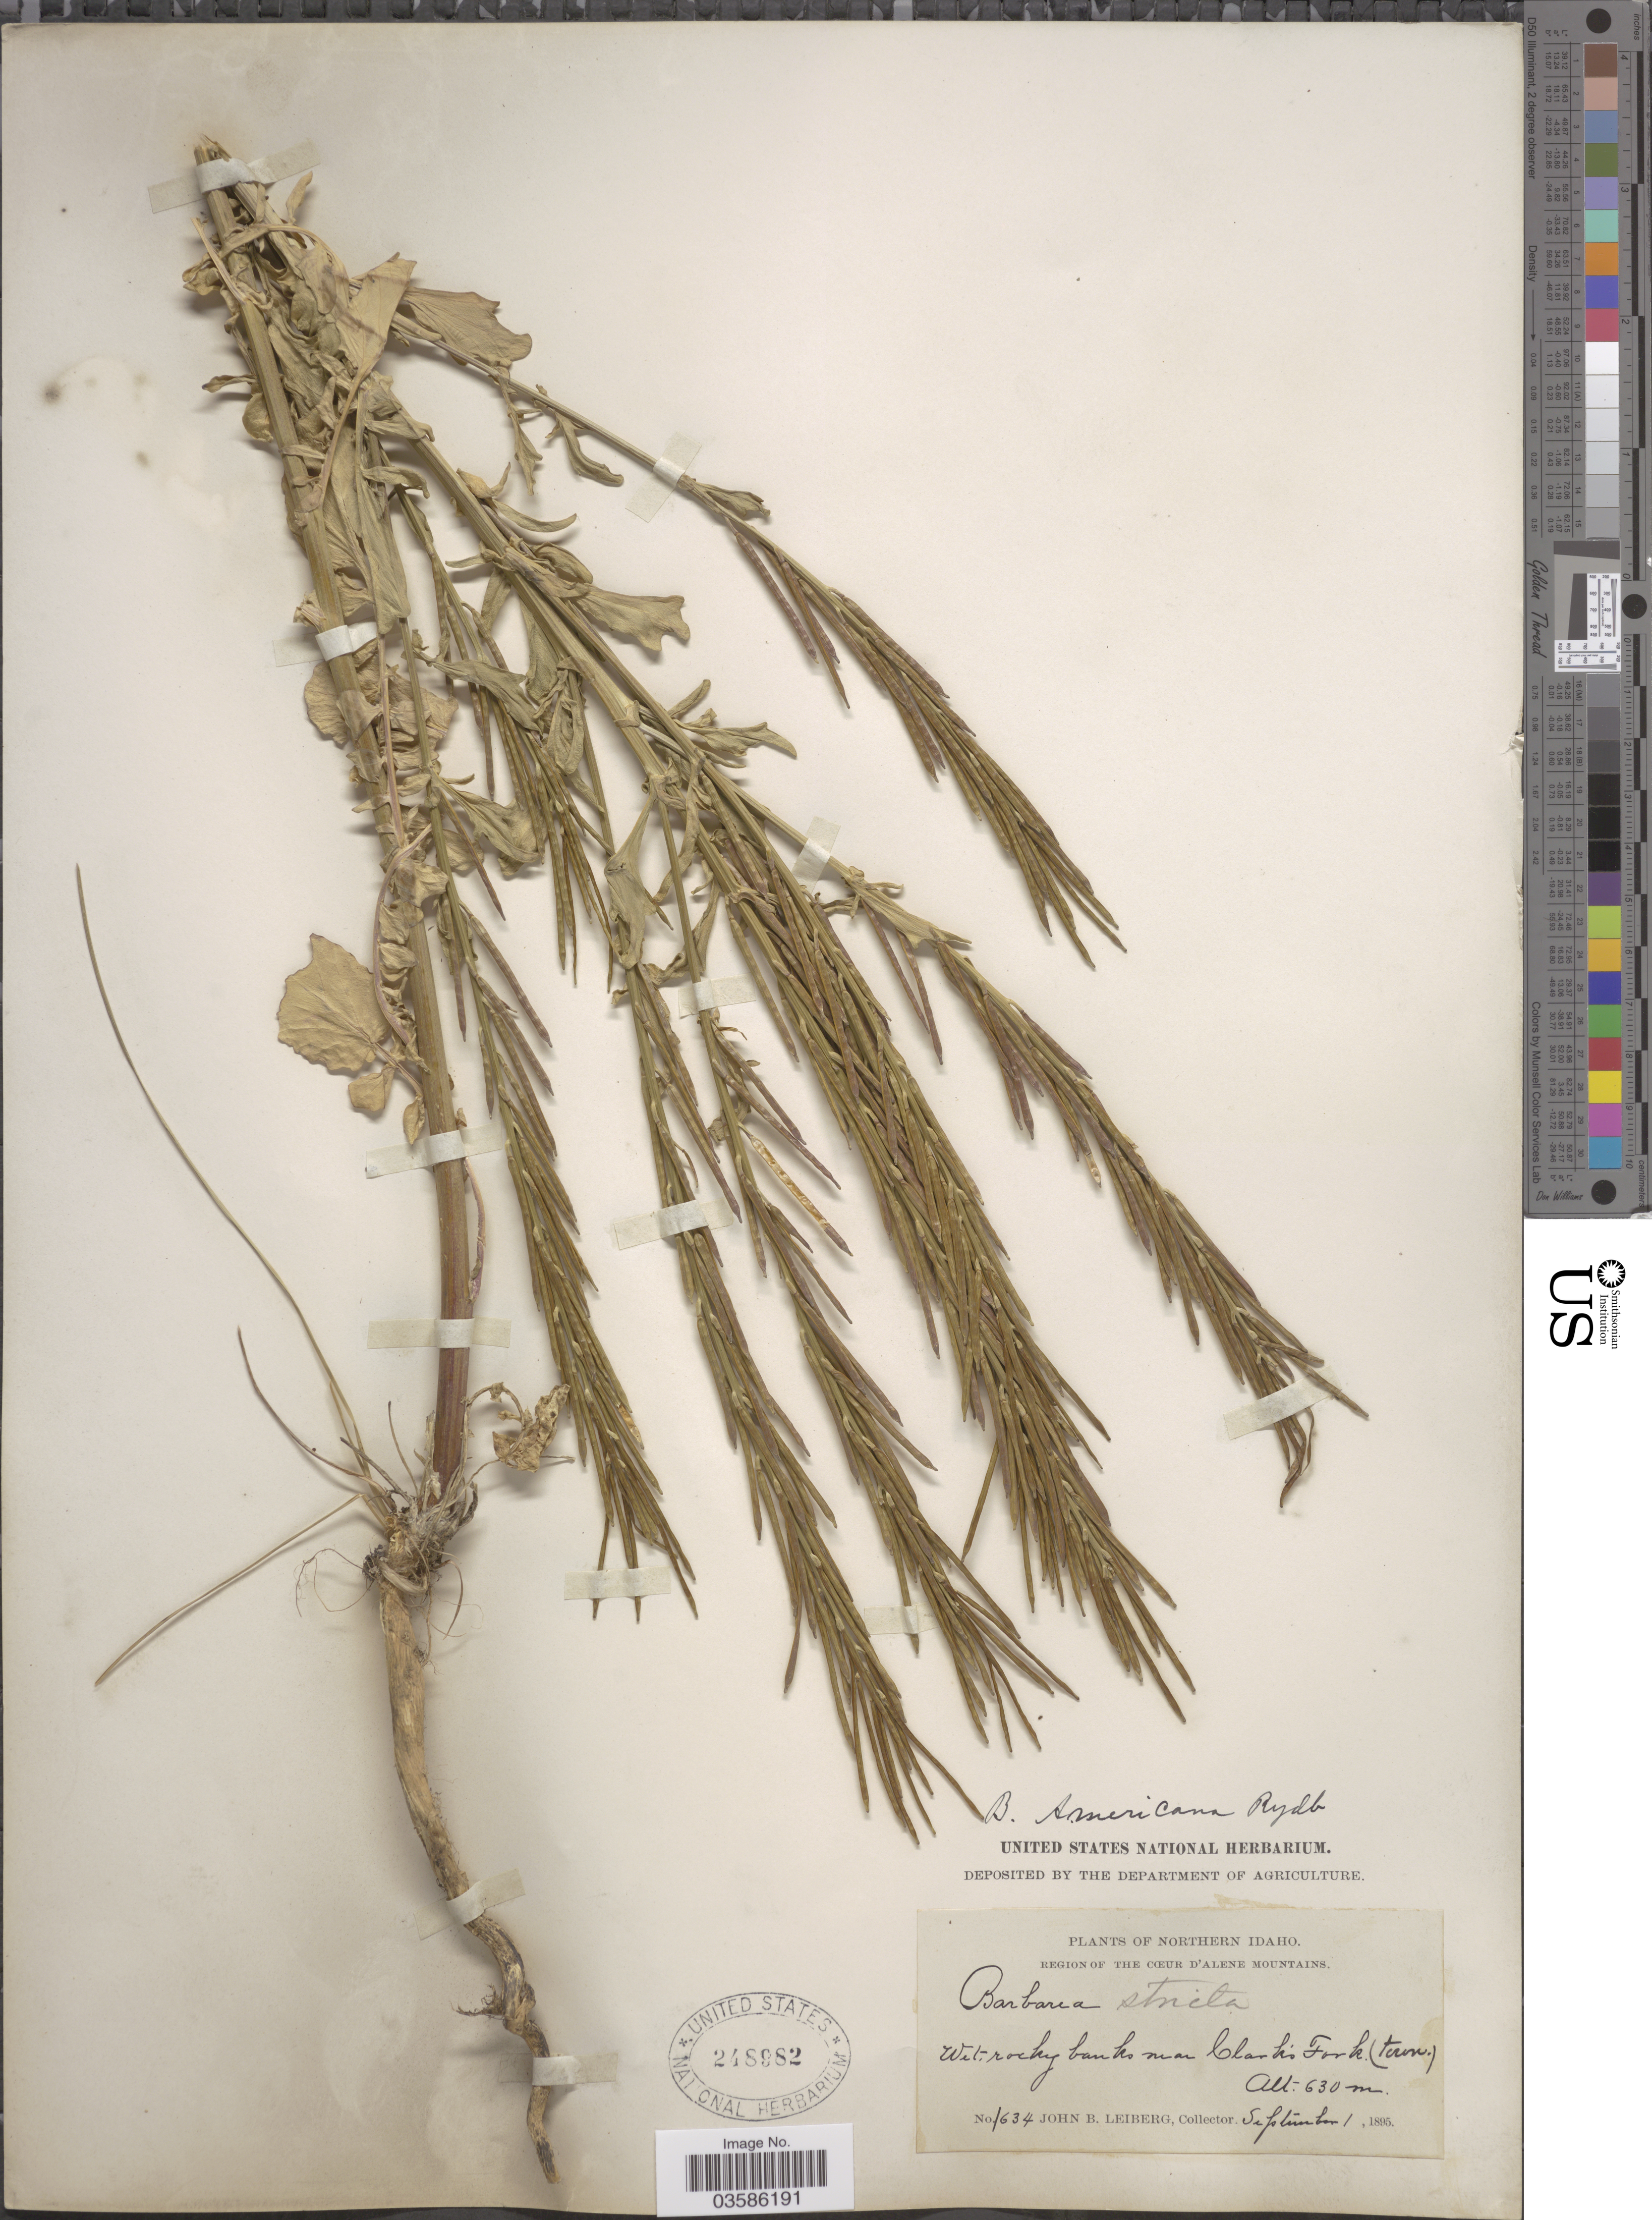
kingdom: Plantae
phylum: Tracheophyta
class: Magnoliopsida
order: Brassicales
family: Brassicaceae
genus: Barbarea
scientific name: Barbarea orthoceras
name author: Ledeb.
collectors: J. B. Leiberg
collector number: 1634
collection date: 1895-09-01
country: United States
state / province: Idaho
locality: Northern Idaho, Region of the Cœur d'Alene Mountains. Banks near Clark's Fork (town).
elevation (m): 630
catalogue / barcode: US 248982